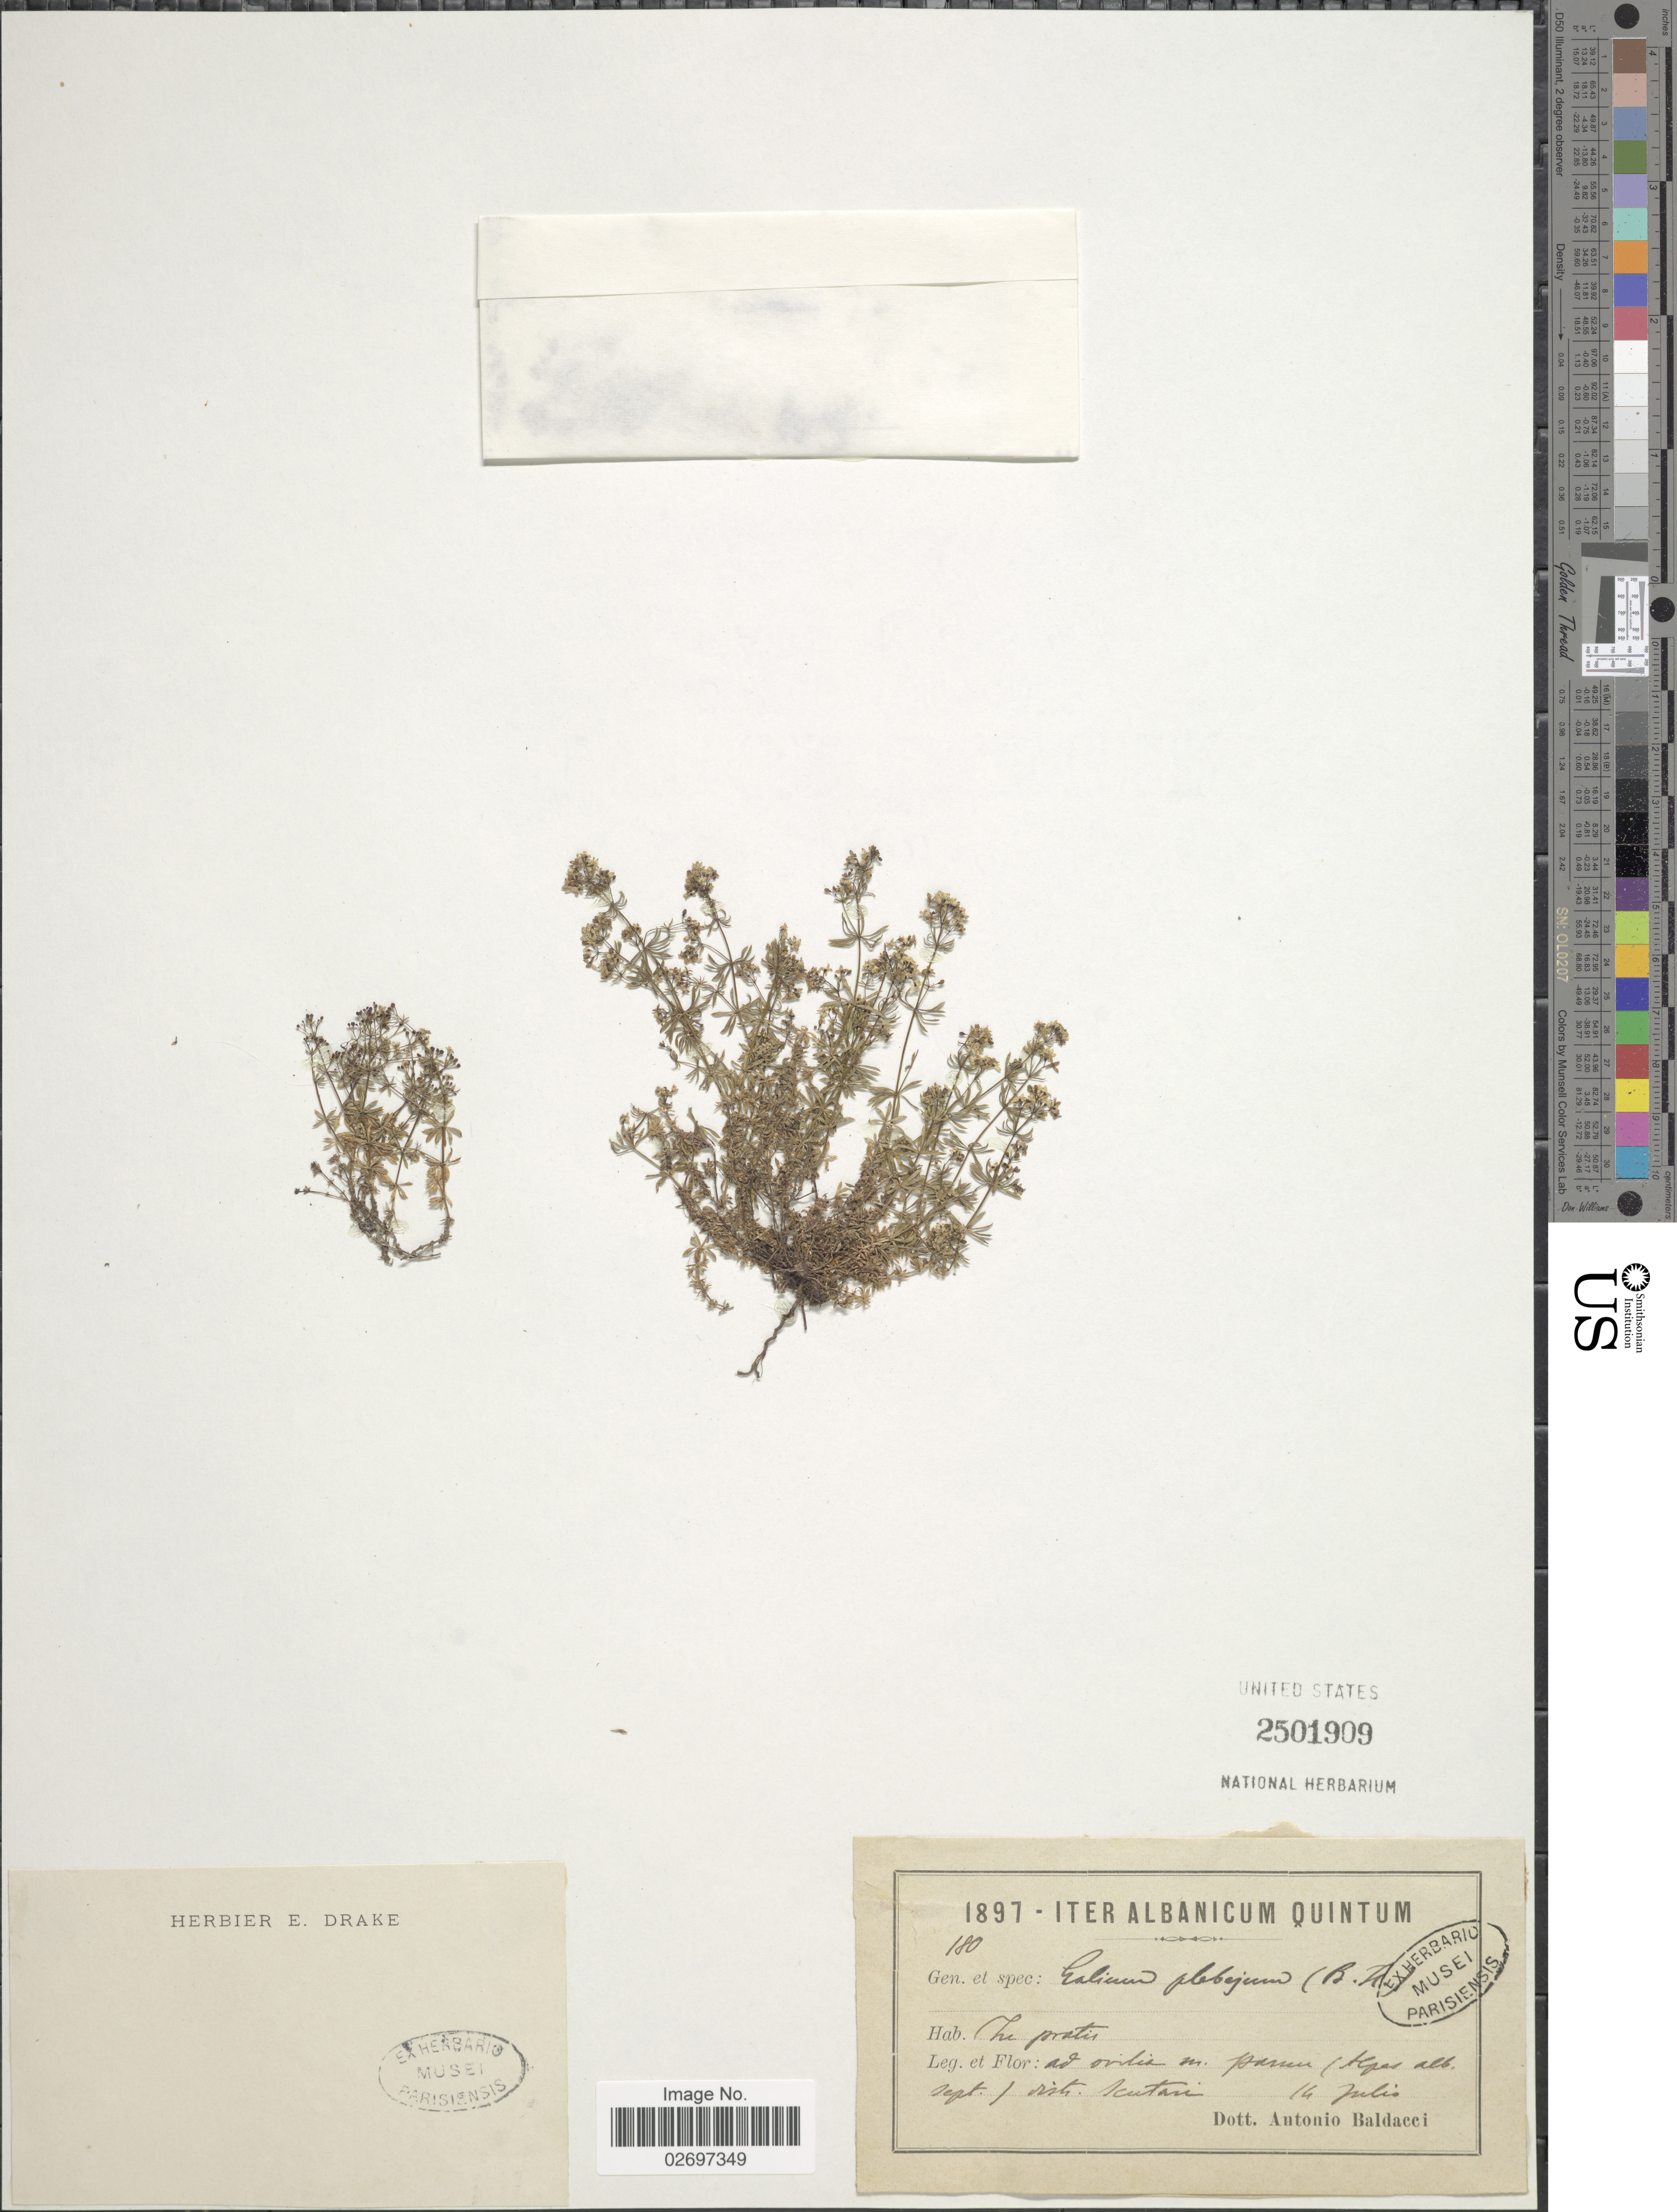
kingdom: Plantae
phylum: Tracheophyta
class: Magnoliopsida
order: Gentianales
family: Rubiaceae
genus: Galium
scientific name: Galium plebeium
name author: Boiss. & Heldr.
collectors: A. Baldacci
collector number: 180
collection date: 1897-07-14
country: Albania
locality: Albanicum Quintum. ad ovilis m. passur (Alpes alb. sept.) distr. Kutari [interpreted]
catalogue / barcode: US 2501909